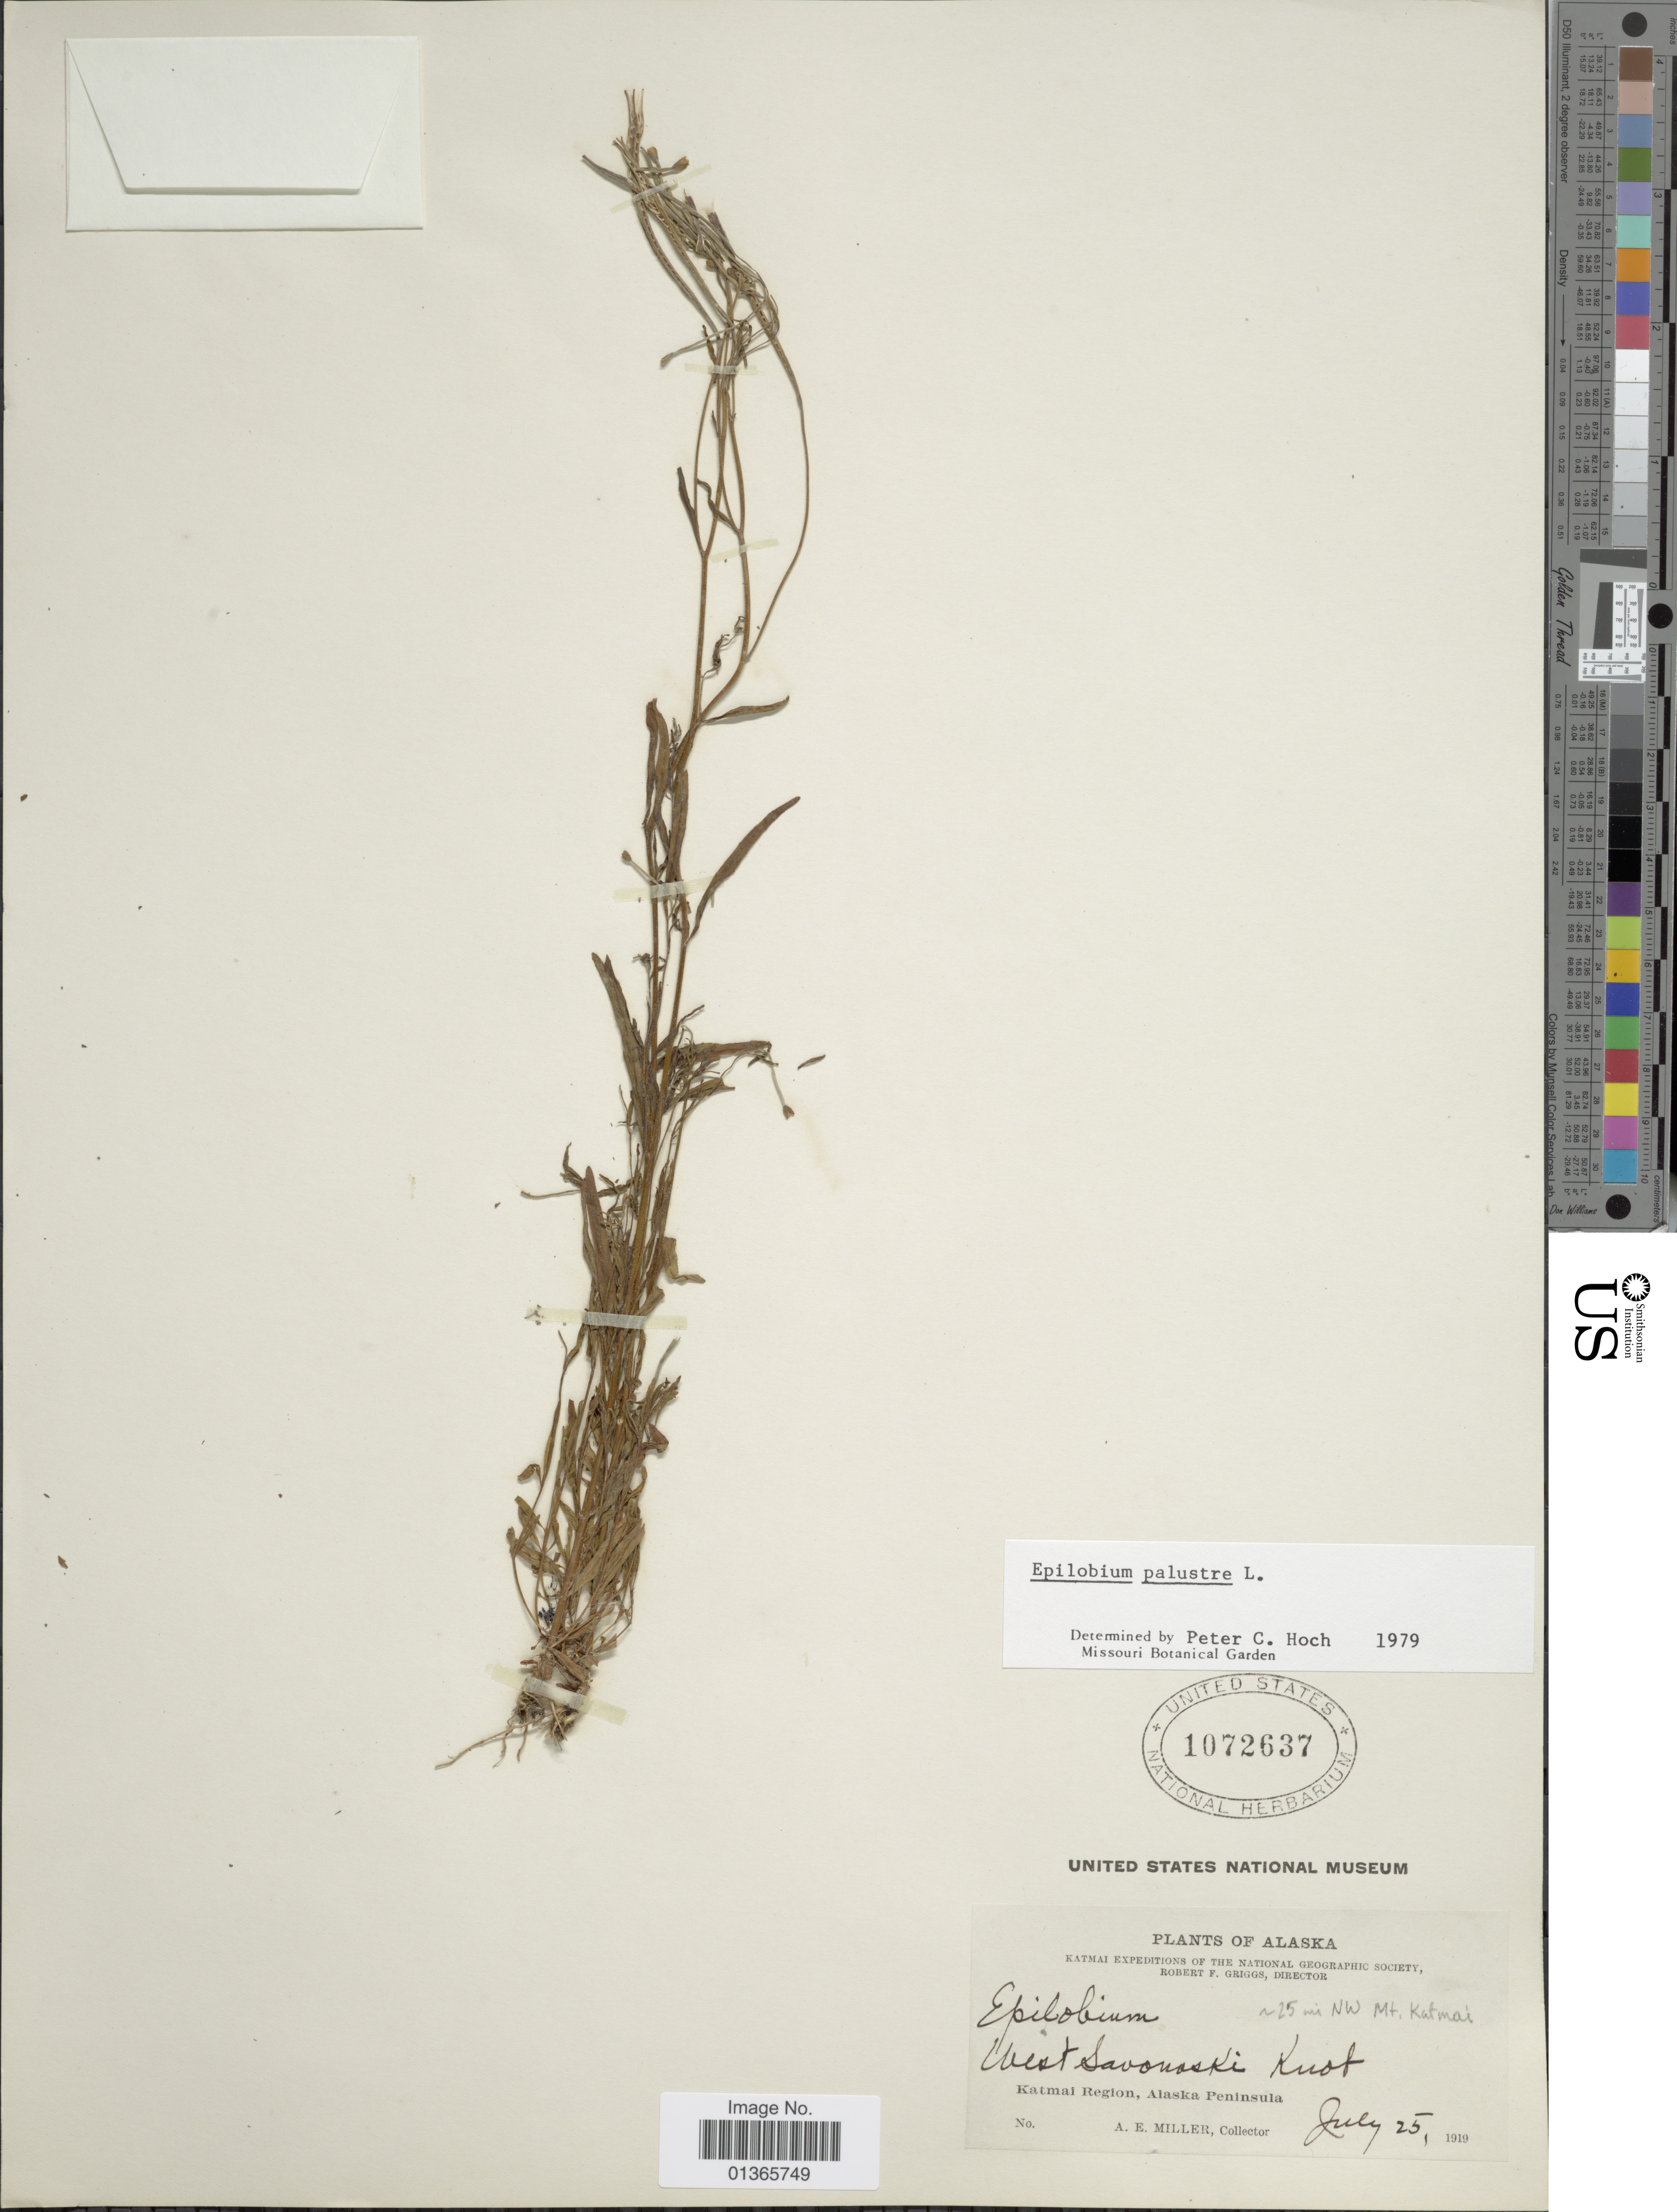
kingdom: Plantae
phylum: Tracheophyta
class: Magnoliopsida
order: Myrtales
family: Onagraceae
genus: Epilobium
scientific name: Epilobium palustre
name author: L.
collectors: A. E. Miller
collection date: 1919-07-25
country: United States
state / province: Alaska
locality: West Savonoski Knot. Katmai Region.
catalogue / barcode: US 1072637